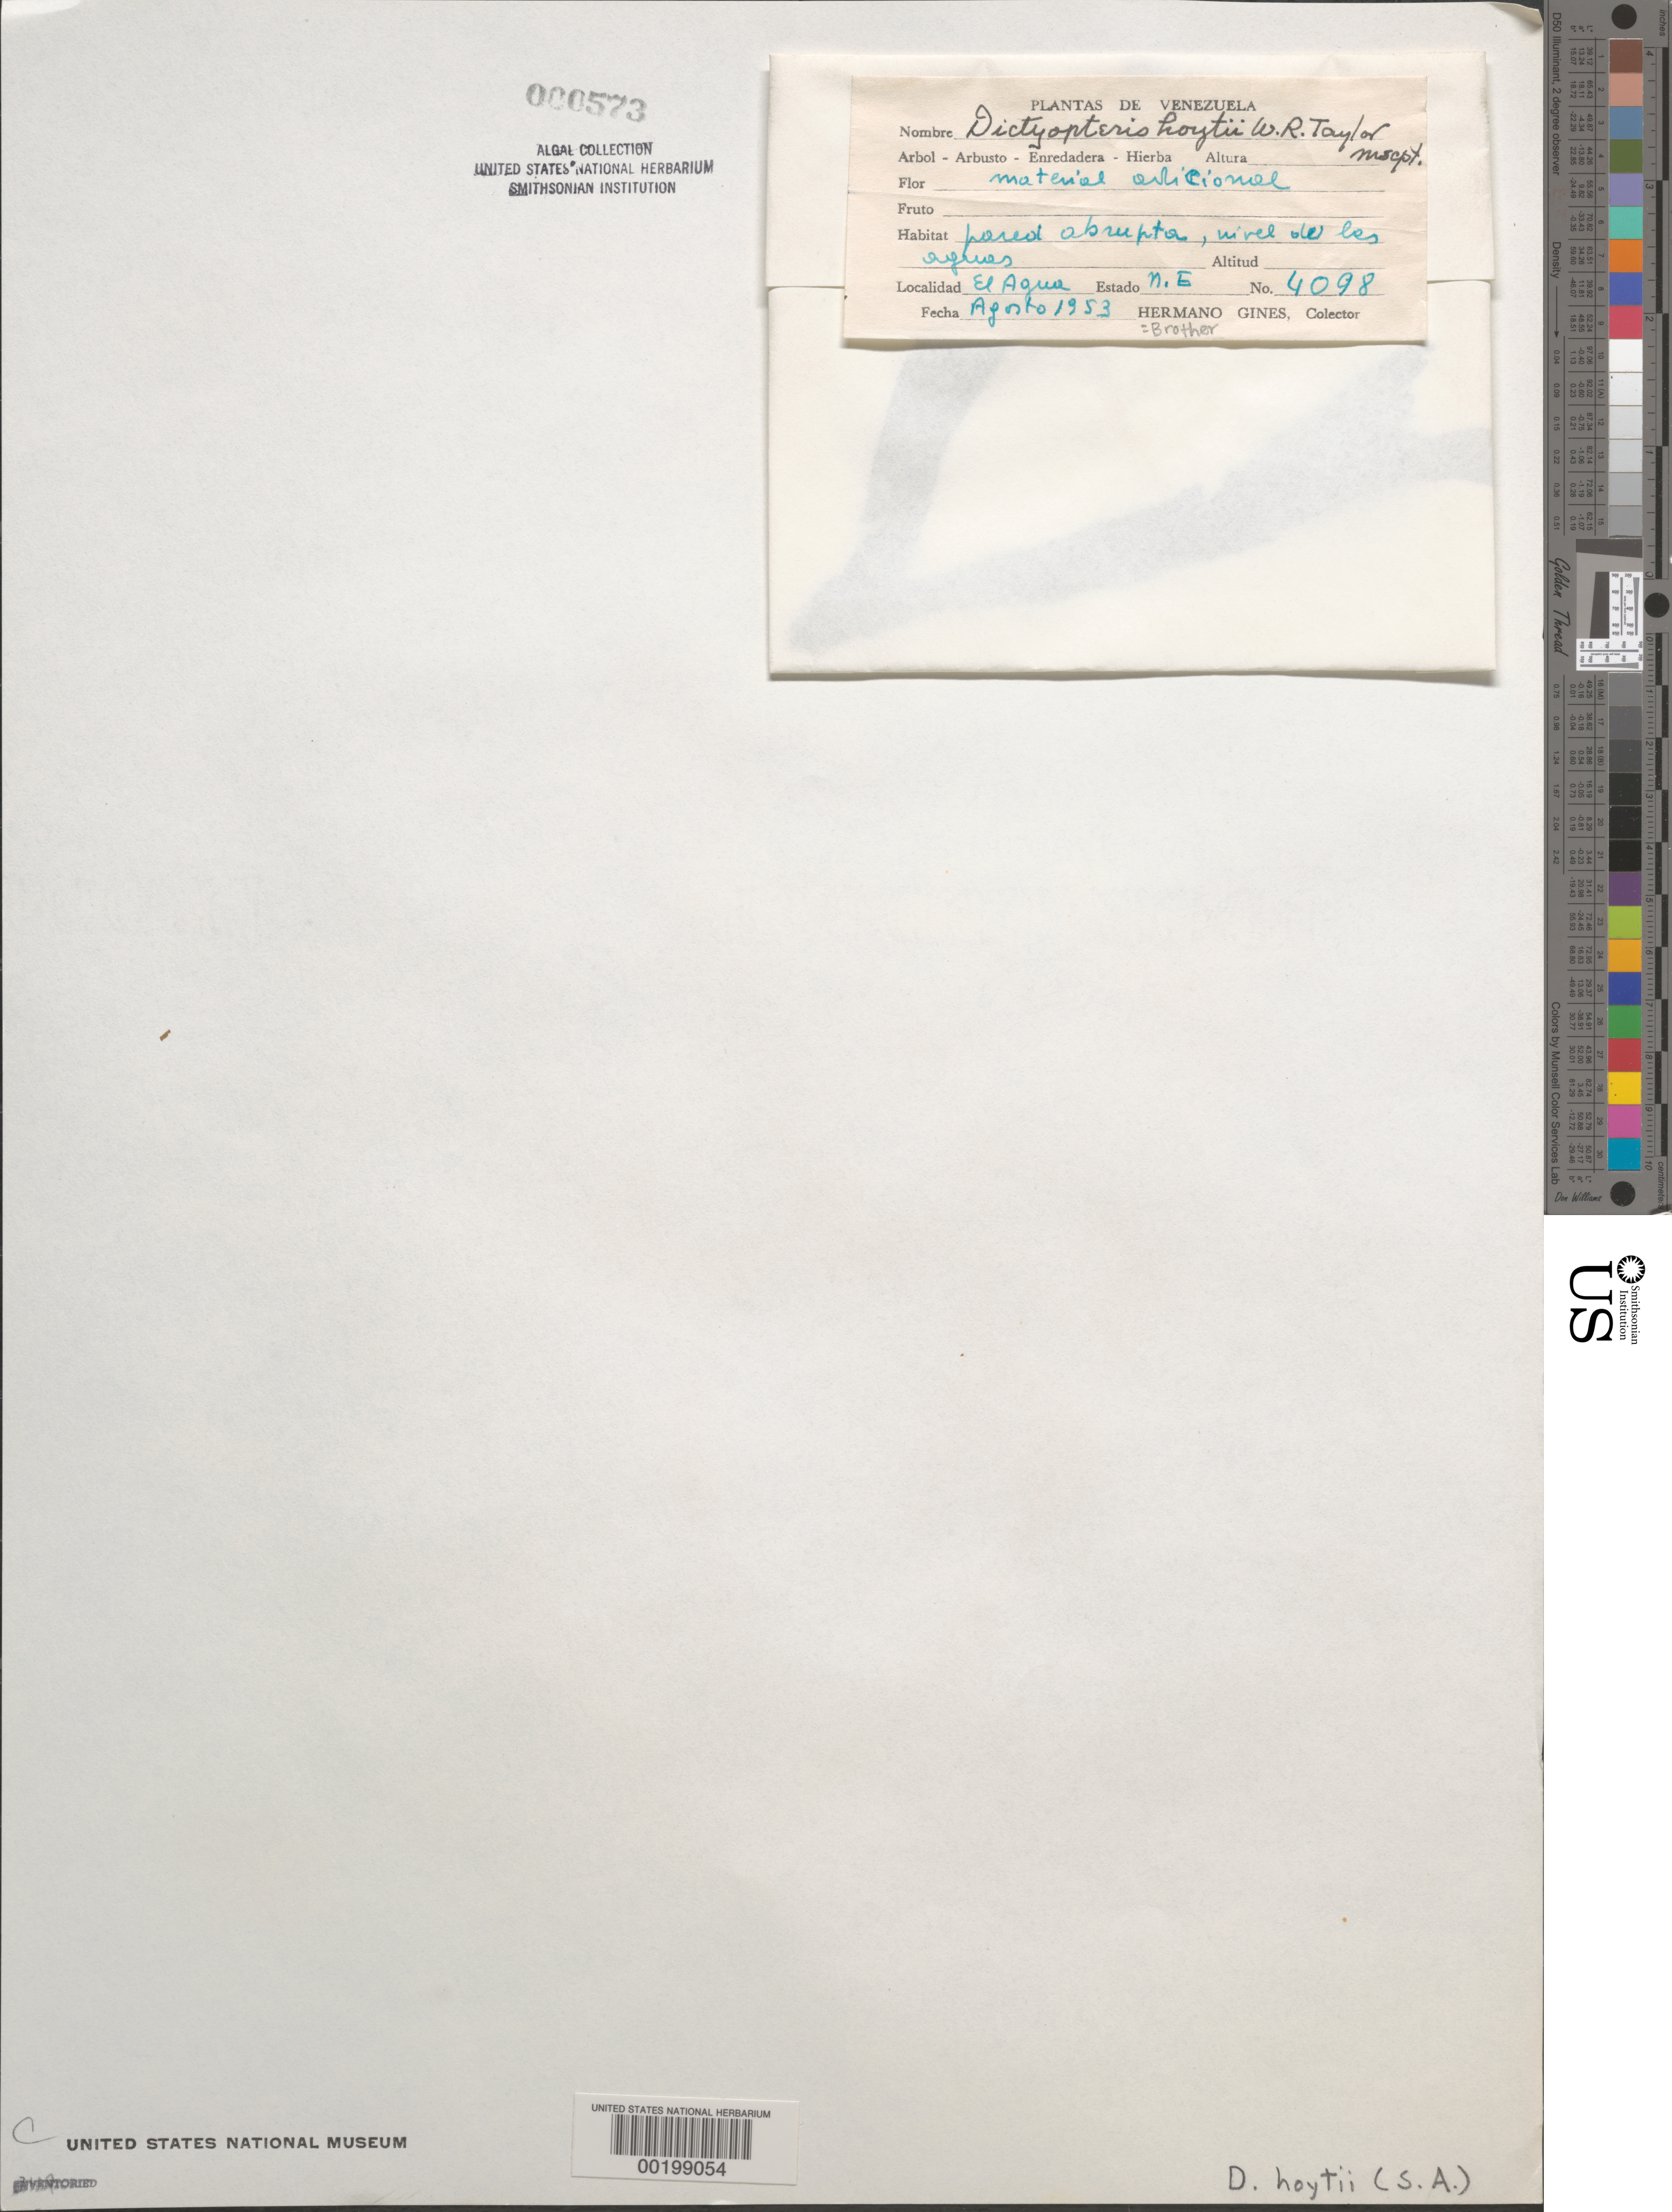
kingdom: Chromista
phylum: Ochrophyta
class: Phaeophyceae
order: Dictyotales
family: Dictyotaceae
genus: Dictyopteris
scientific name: Dictyopteris hoytii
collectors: Bro. Gines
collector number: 4098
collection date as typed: Aug 1953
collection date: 1953-08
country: Venezuela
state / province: Nueva Esparta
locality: El Agua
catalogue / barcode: US 573